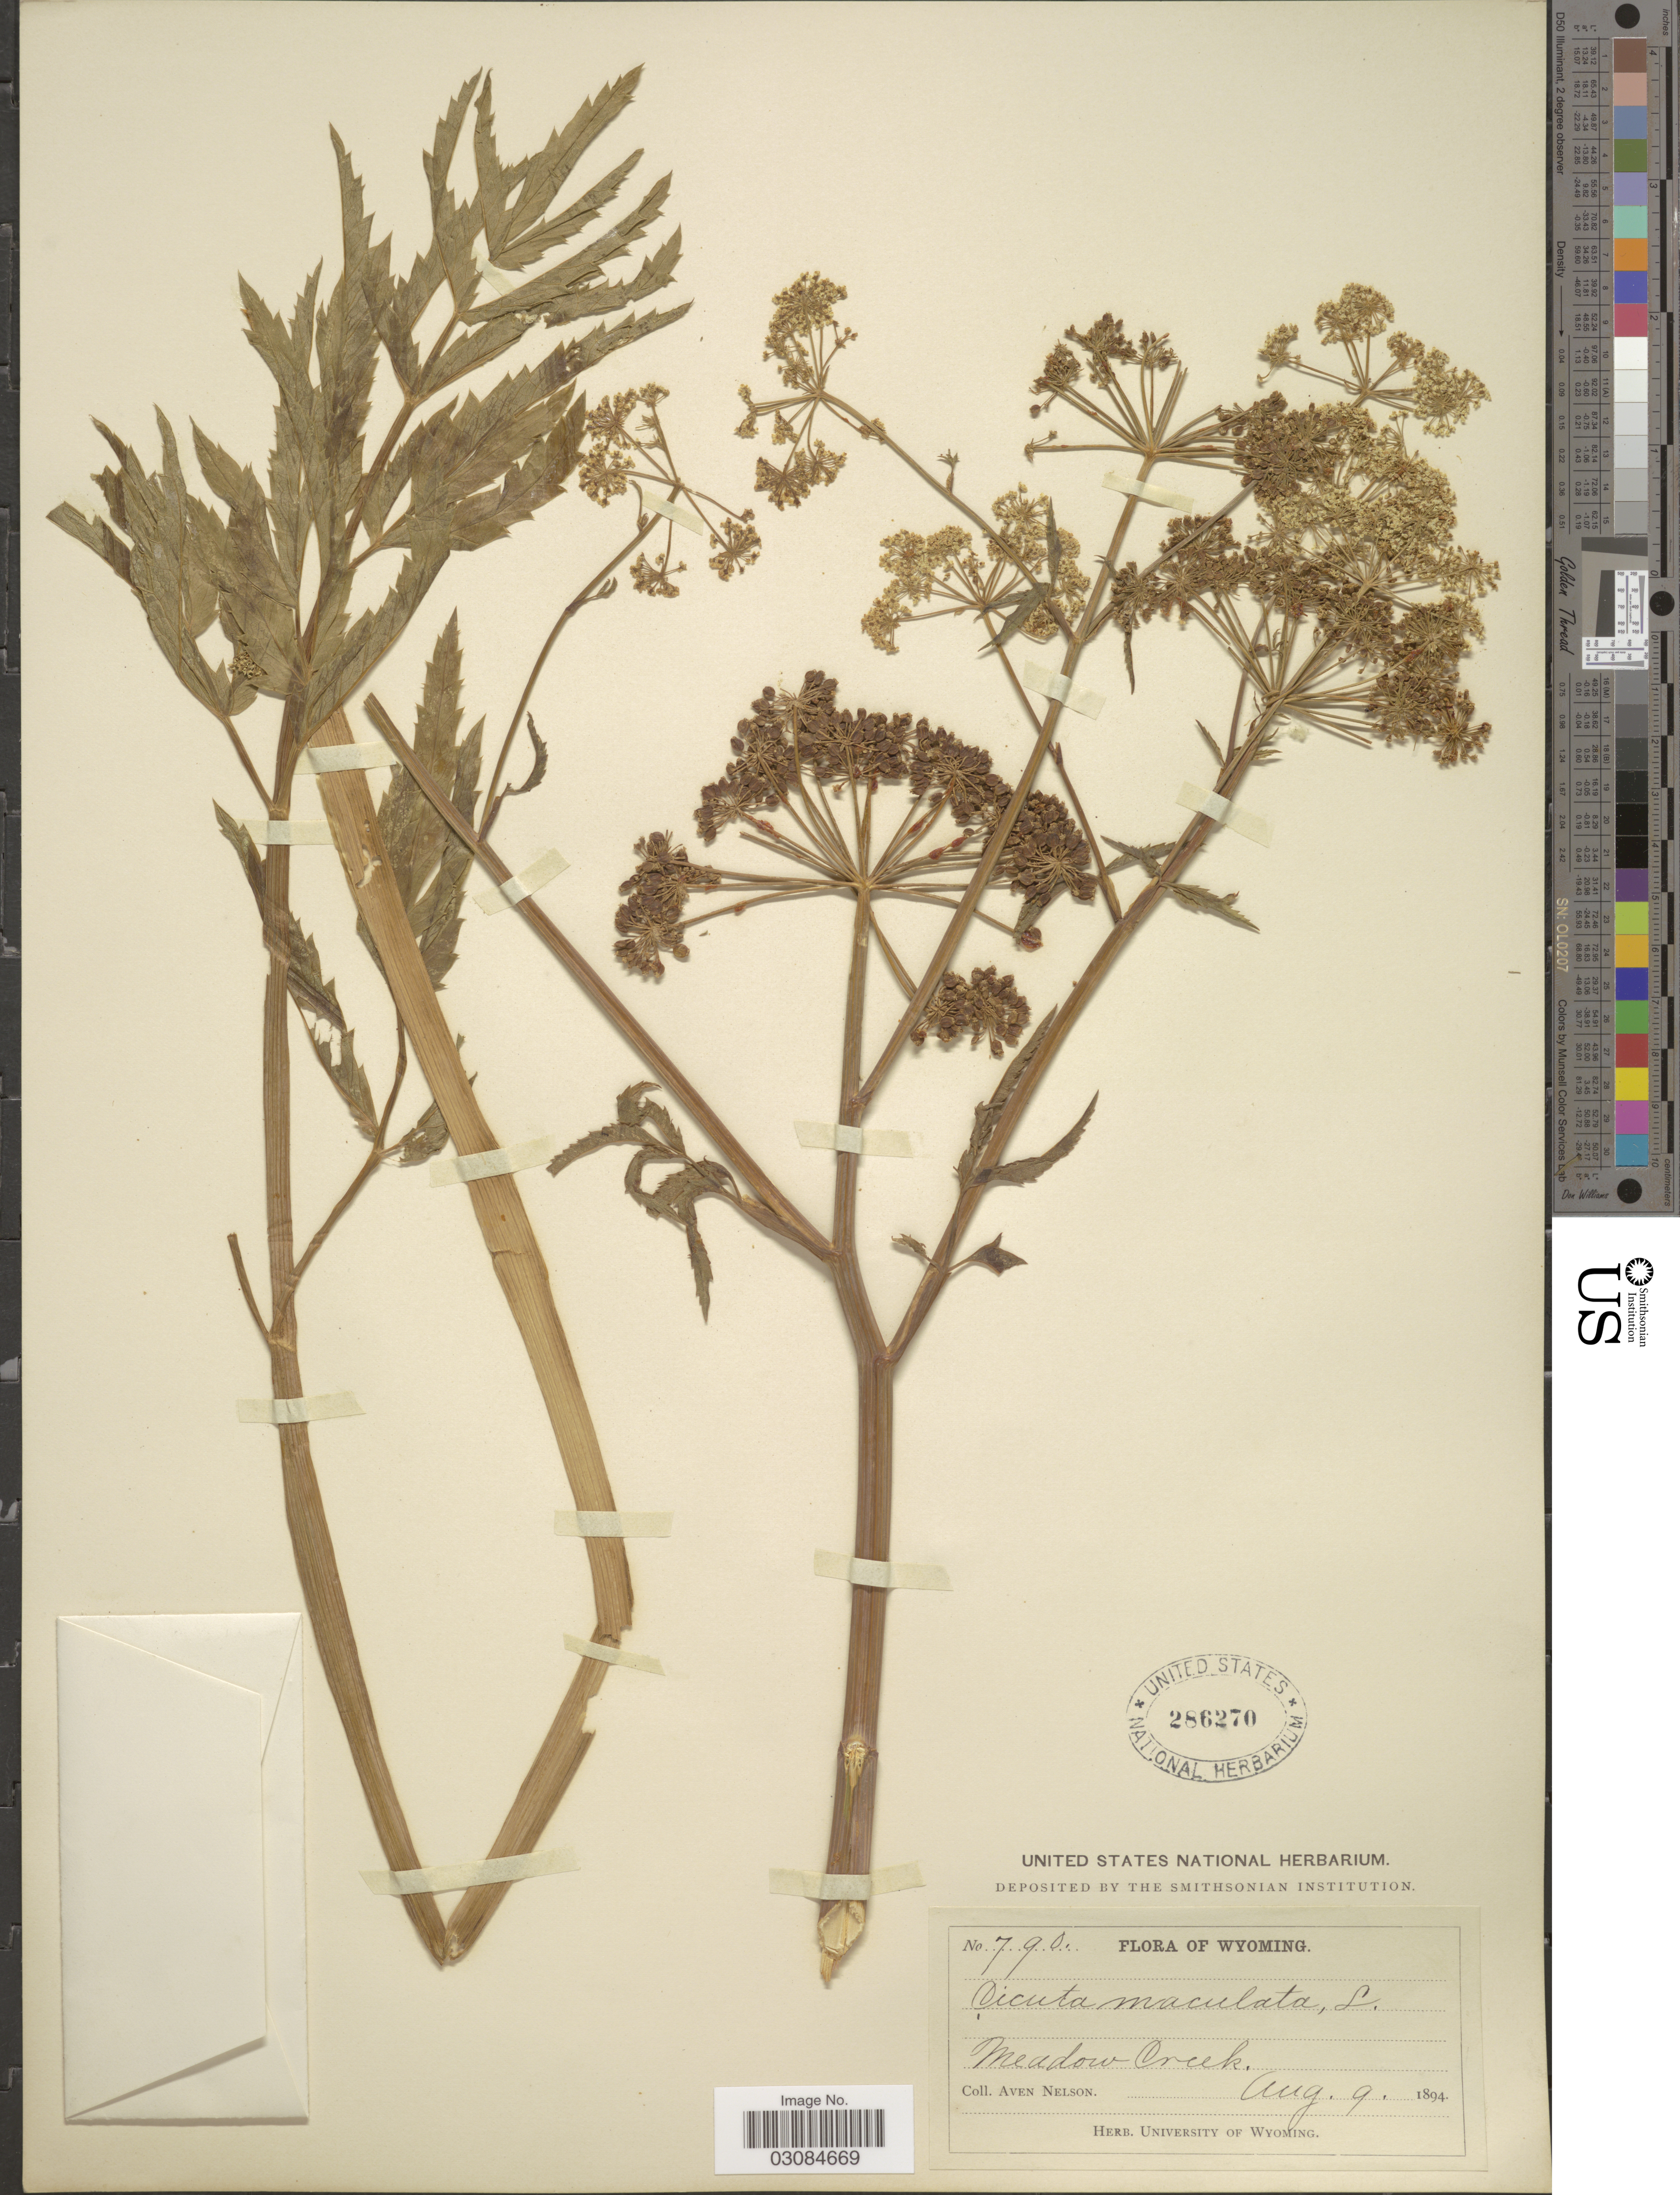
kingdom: Plantae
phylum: Tracheophyta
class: Magnoliopsida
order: Apiales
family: Apiaceae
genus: Cicuta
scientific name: Cicuta occidentalis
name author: Greene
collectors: A. Nelson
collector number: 790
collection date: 1894-08-09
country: United States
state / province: Wyoming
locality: Meadow Creek.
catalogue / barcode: US 286270